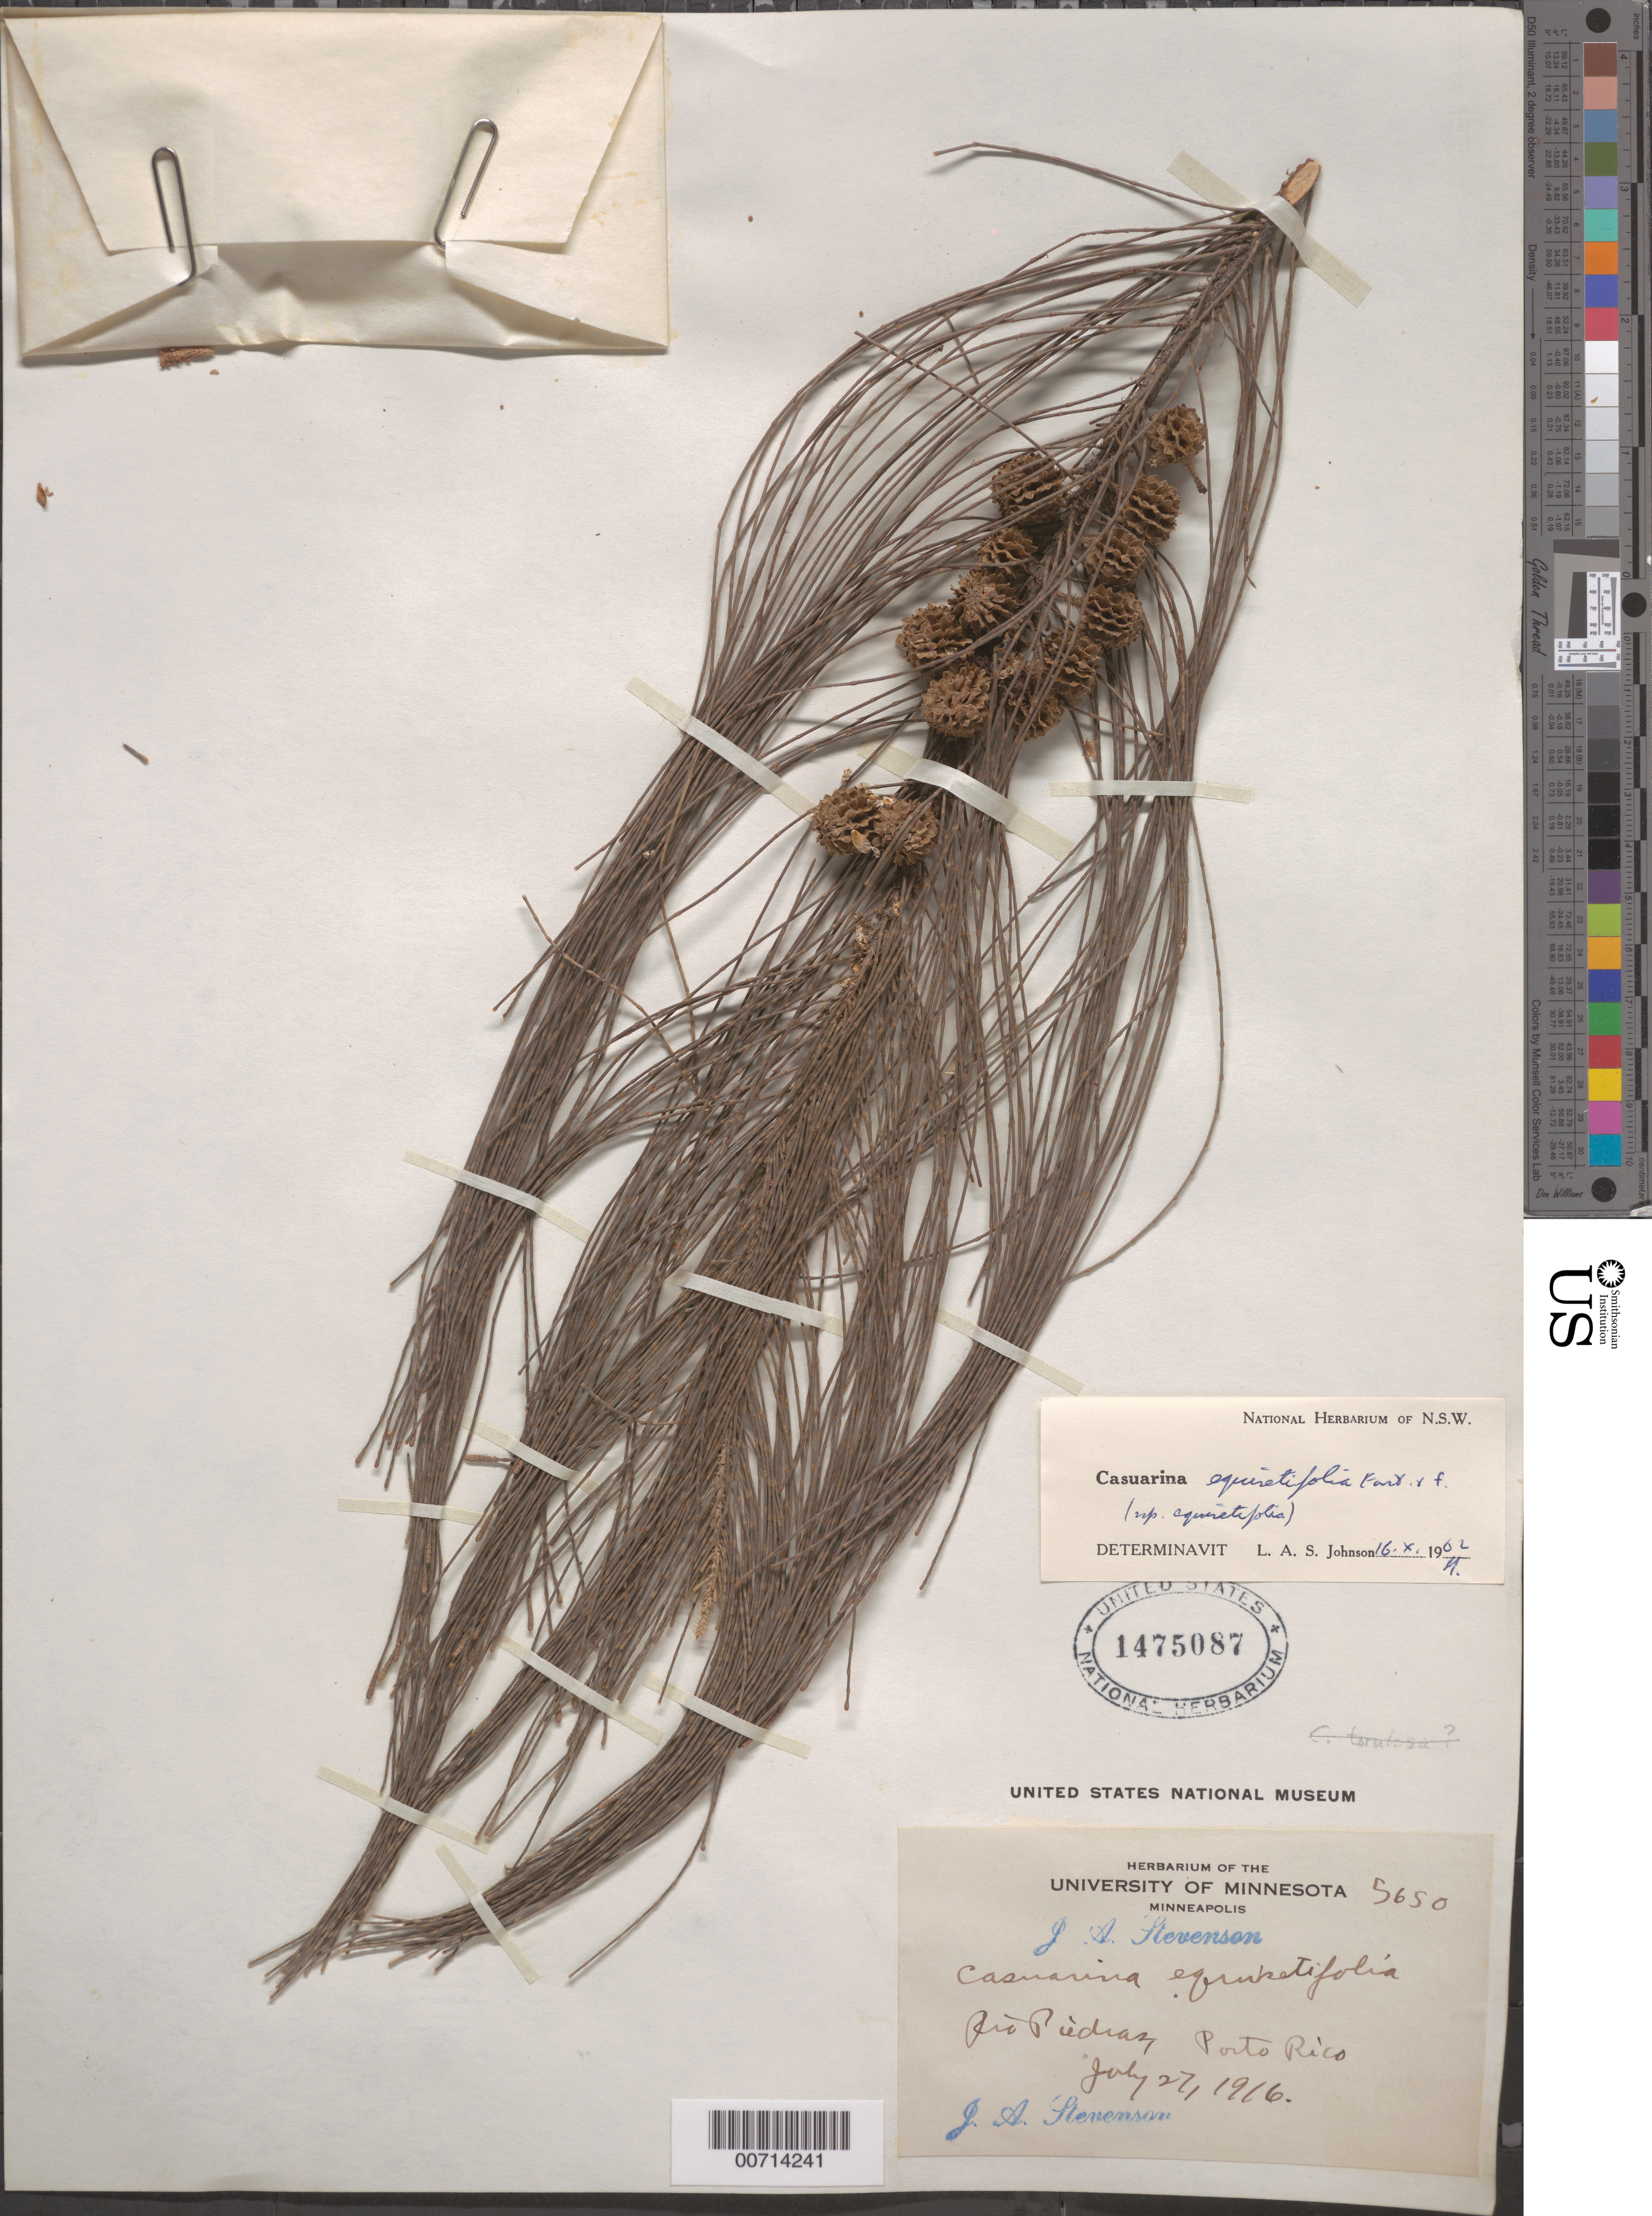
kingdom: Plantae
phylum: Tracheophyta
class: Magnoliopsida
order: Fagales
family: Casuarinaceae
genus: Casuarina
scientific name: Casuarina equisetifolia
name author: L.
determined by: Johnson, L. A. S.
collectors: J. Stevenson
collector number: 5650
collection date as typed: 27 Jul 1916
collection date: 1916-07-27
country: Puerto Rico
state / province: San Juan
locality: Rio Piedras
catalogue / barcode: US 1475087